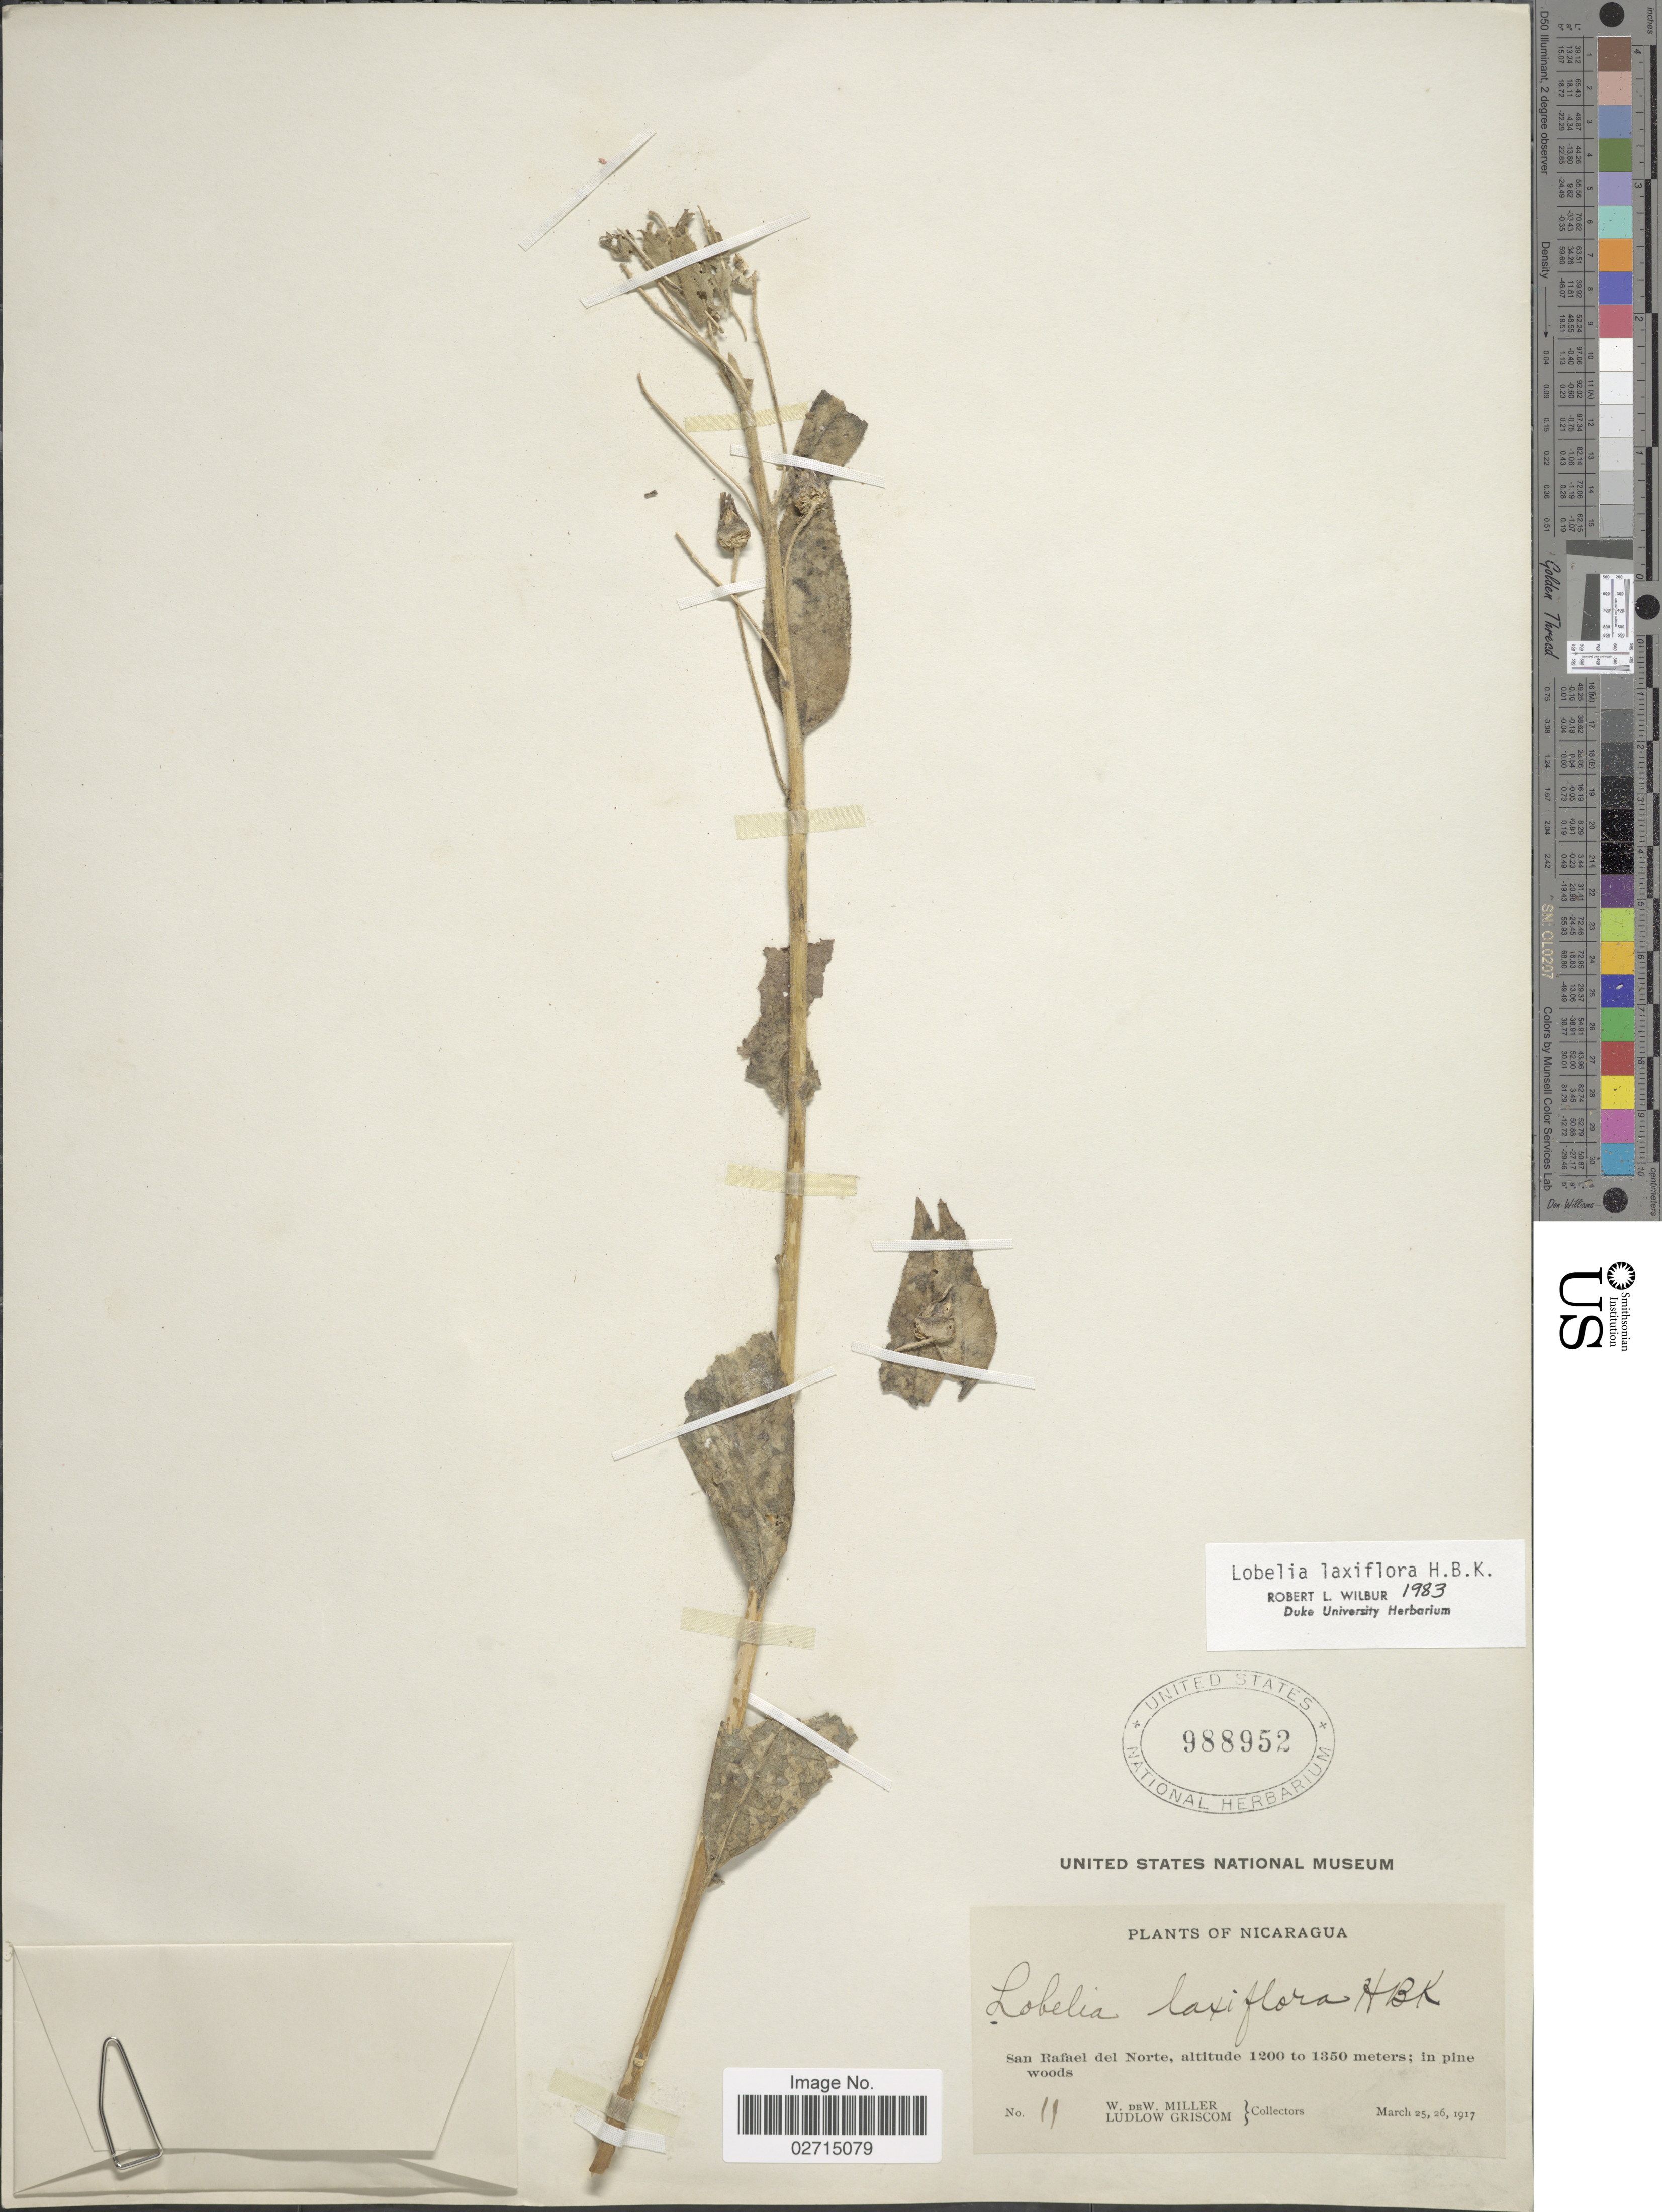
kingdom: Plantae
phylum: Tracheophyta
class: Magnoliopsida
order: Asterales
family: Campanulaceae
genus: Lobelia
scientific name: Lobelia laxiflora subsp. laxiflora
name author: Kunth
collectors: W. De Witt Miller & L. Griscom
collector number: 11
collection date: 1917-03-25/1917-03-26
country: Nicaragua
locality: San Rafael del Norte; in pine woods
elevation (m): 1200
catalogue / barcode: US 988952